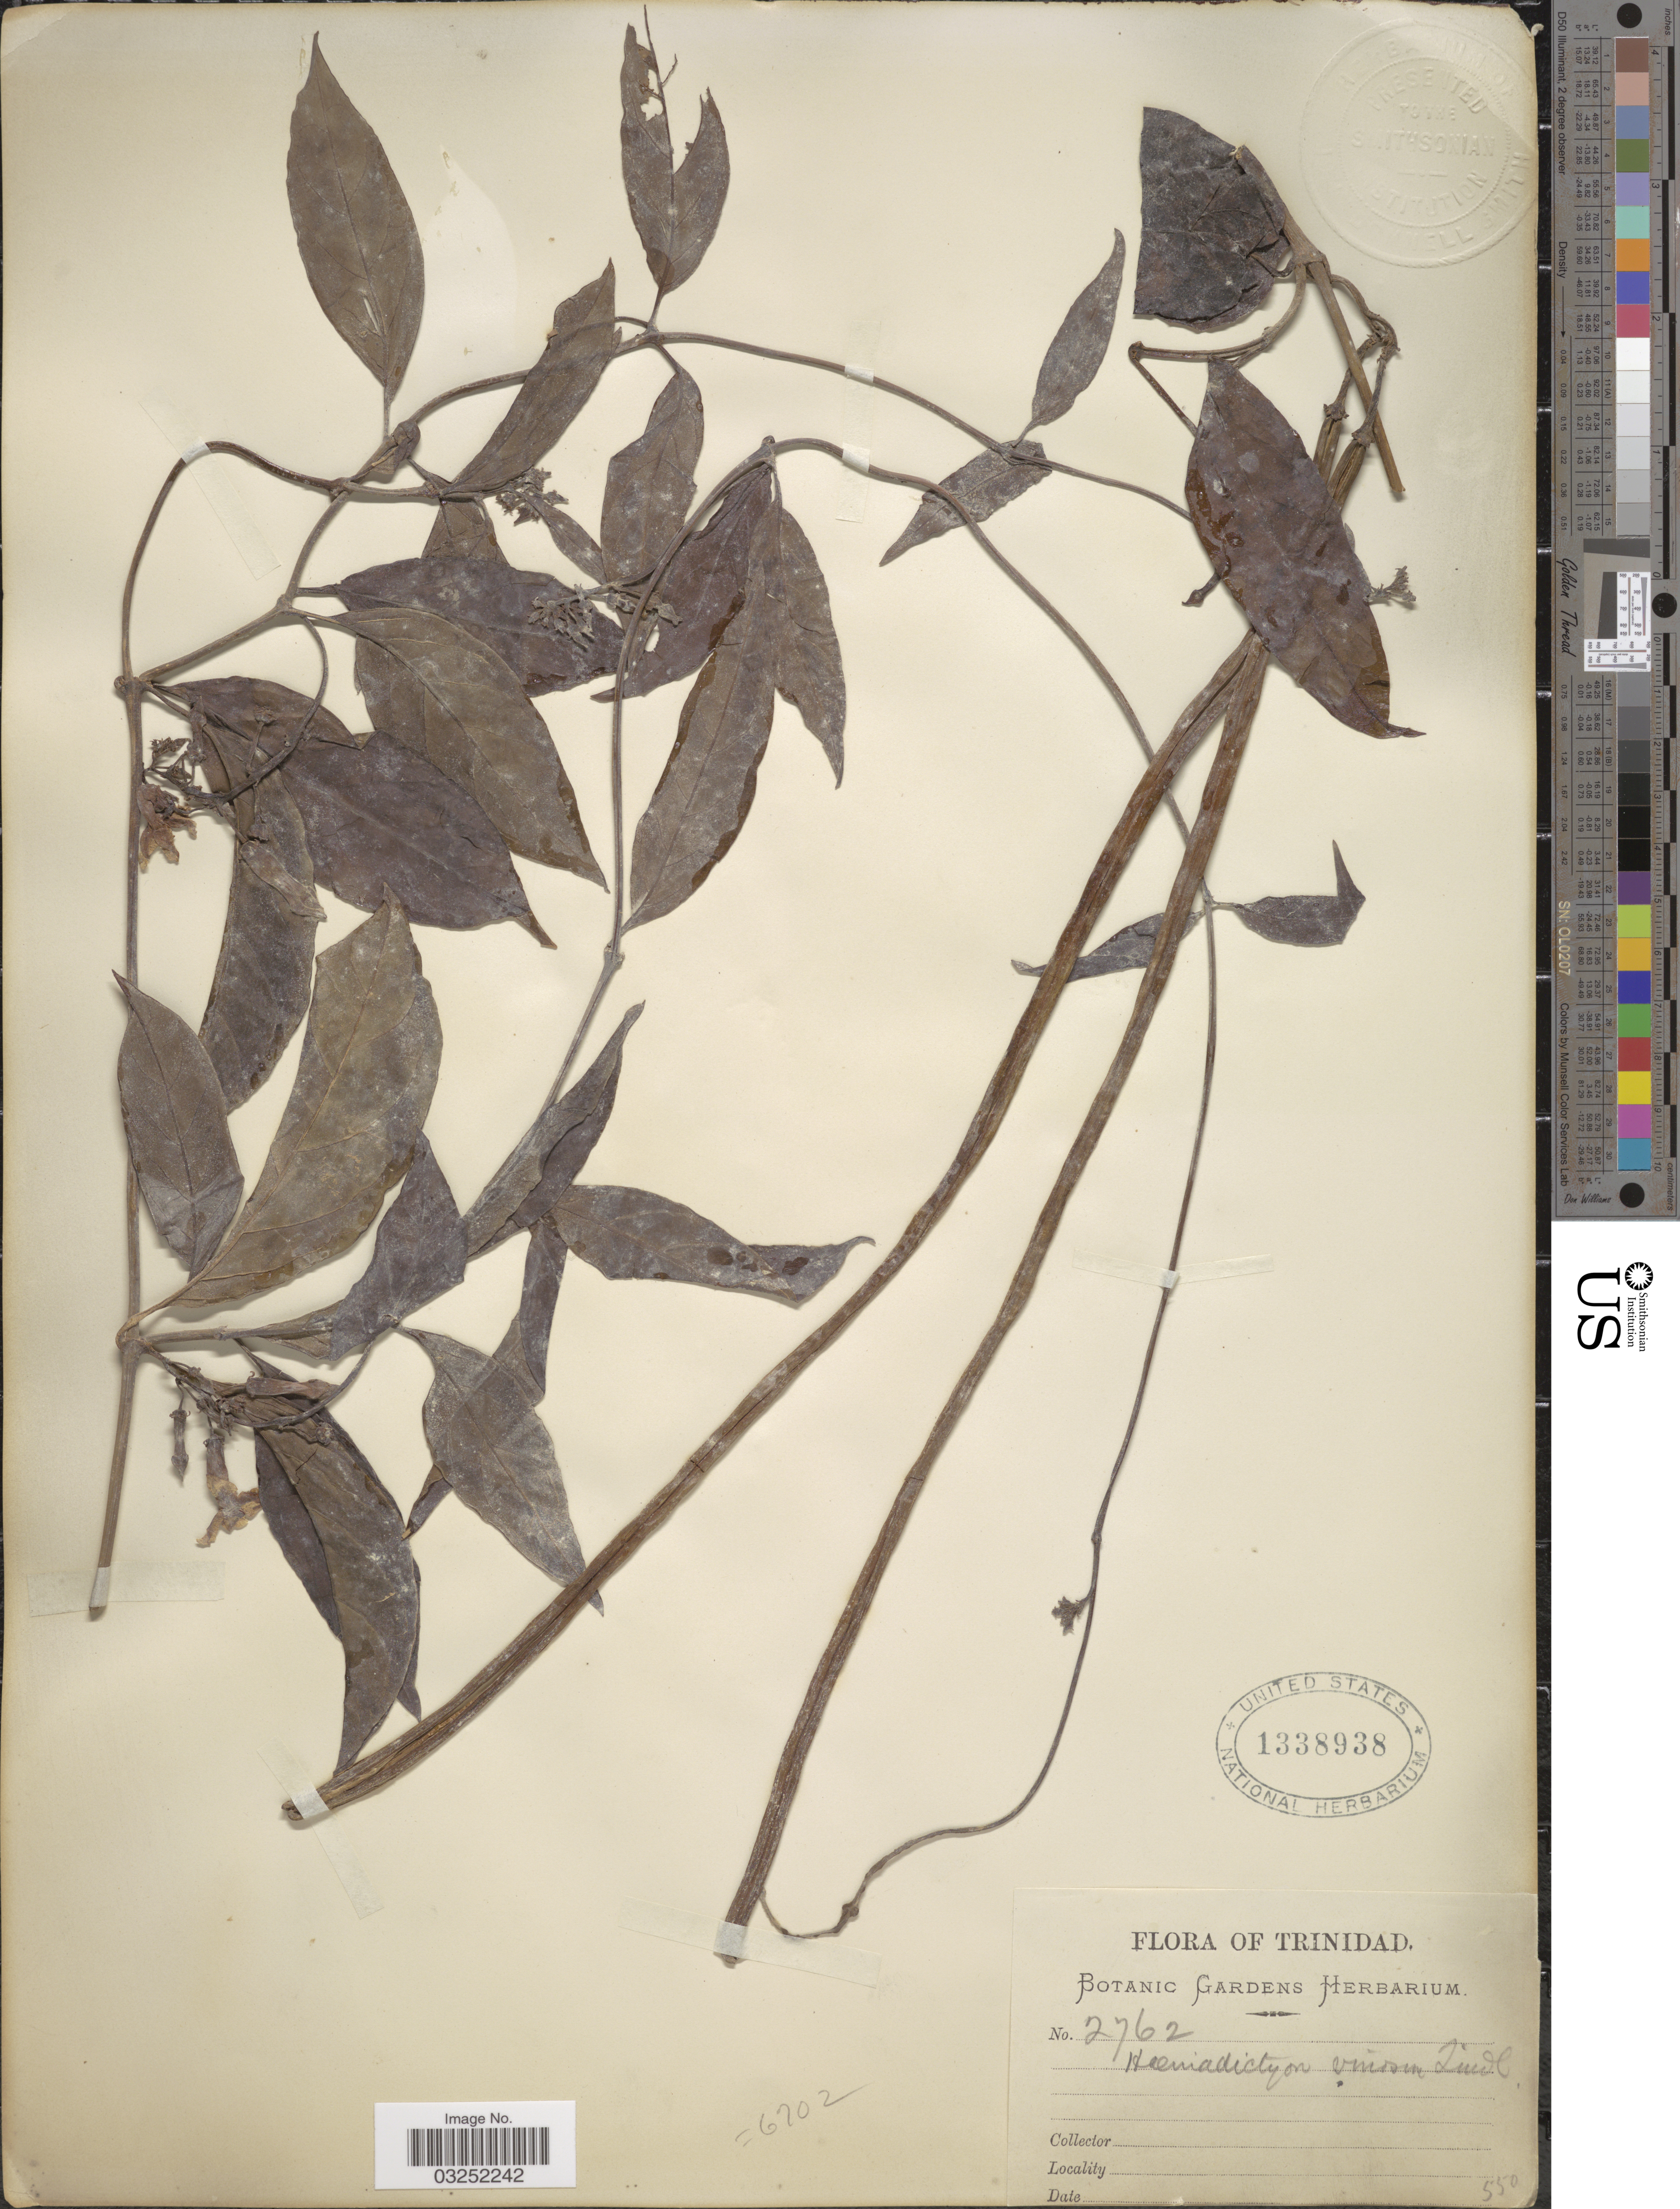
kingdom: Plantae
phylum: Tracheophyta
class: Magnoliopsida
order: Gentianales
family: Apocynaceae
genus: Prestonia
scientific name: Prestonia sp.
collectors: ex herb. Botanic Gardens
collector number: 2762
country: Trinidad and Tobago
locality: Trinidad.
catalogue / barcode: US 1338938